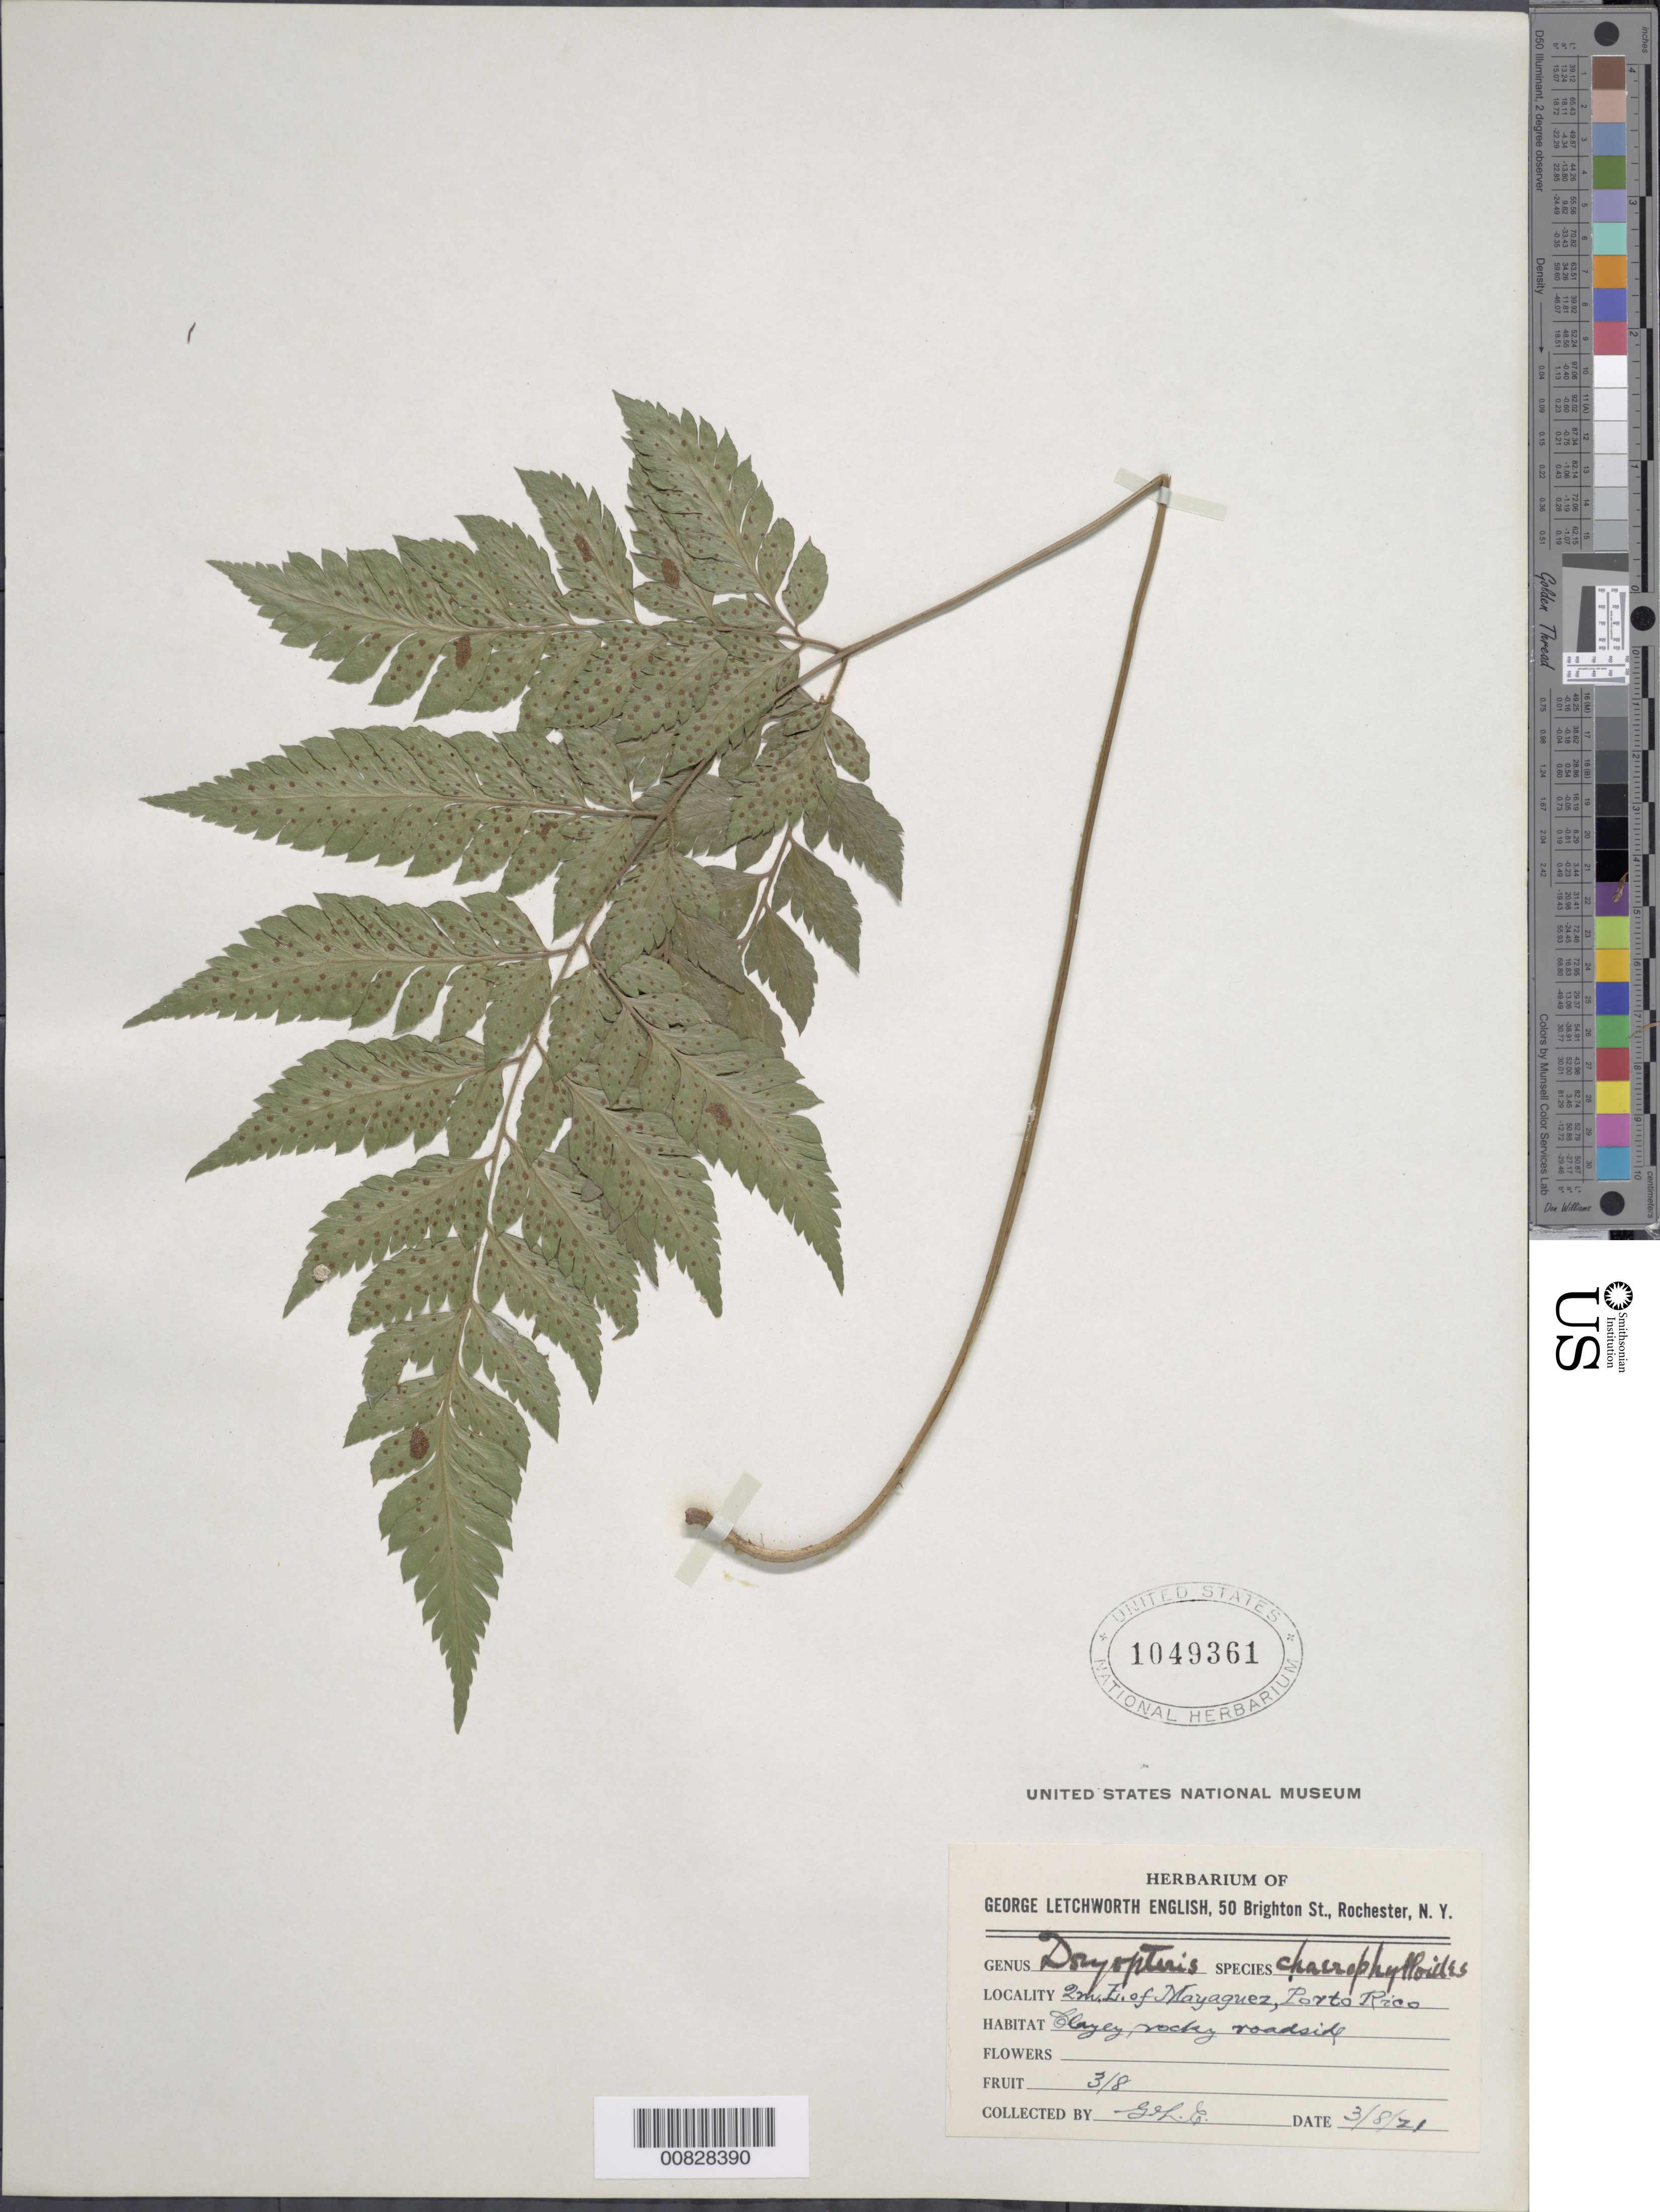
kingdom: Plantae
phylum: Tracheophyta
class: Polypodiopsida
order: Polypodiales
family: Dryopteridaceae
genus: Polystichopsis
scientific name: Polystichopsis chaerophylloides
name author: (Poir.) C.V. Morton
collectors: G. English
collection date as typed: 03 Aug 1921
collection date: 1921-08-03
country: Puerto Rico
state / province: Mayagüez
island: Puerto Rico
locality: Mayaguez, 2 miles E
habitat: Clayey rocky roadside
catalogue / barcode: US 1049361